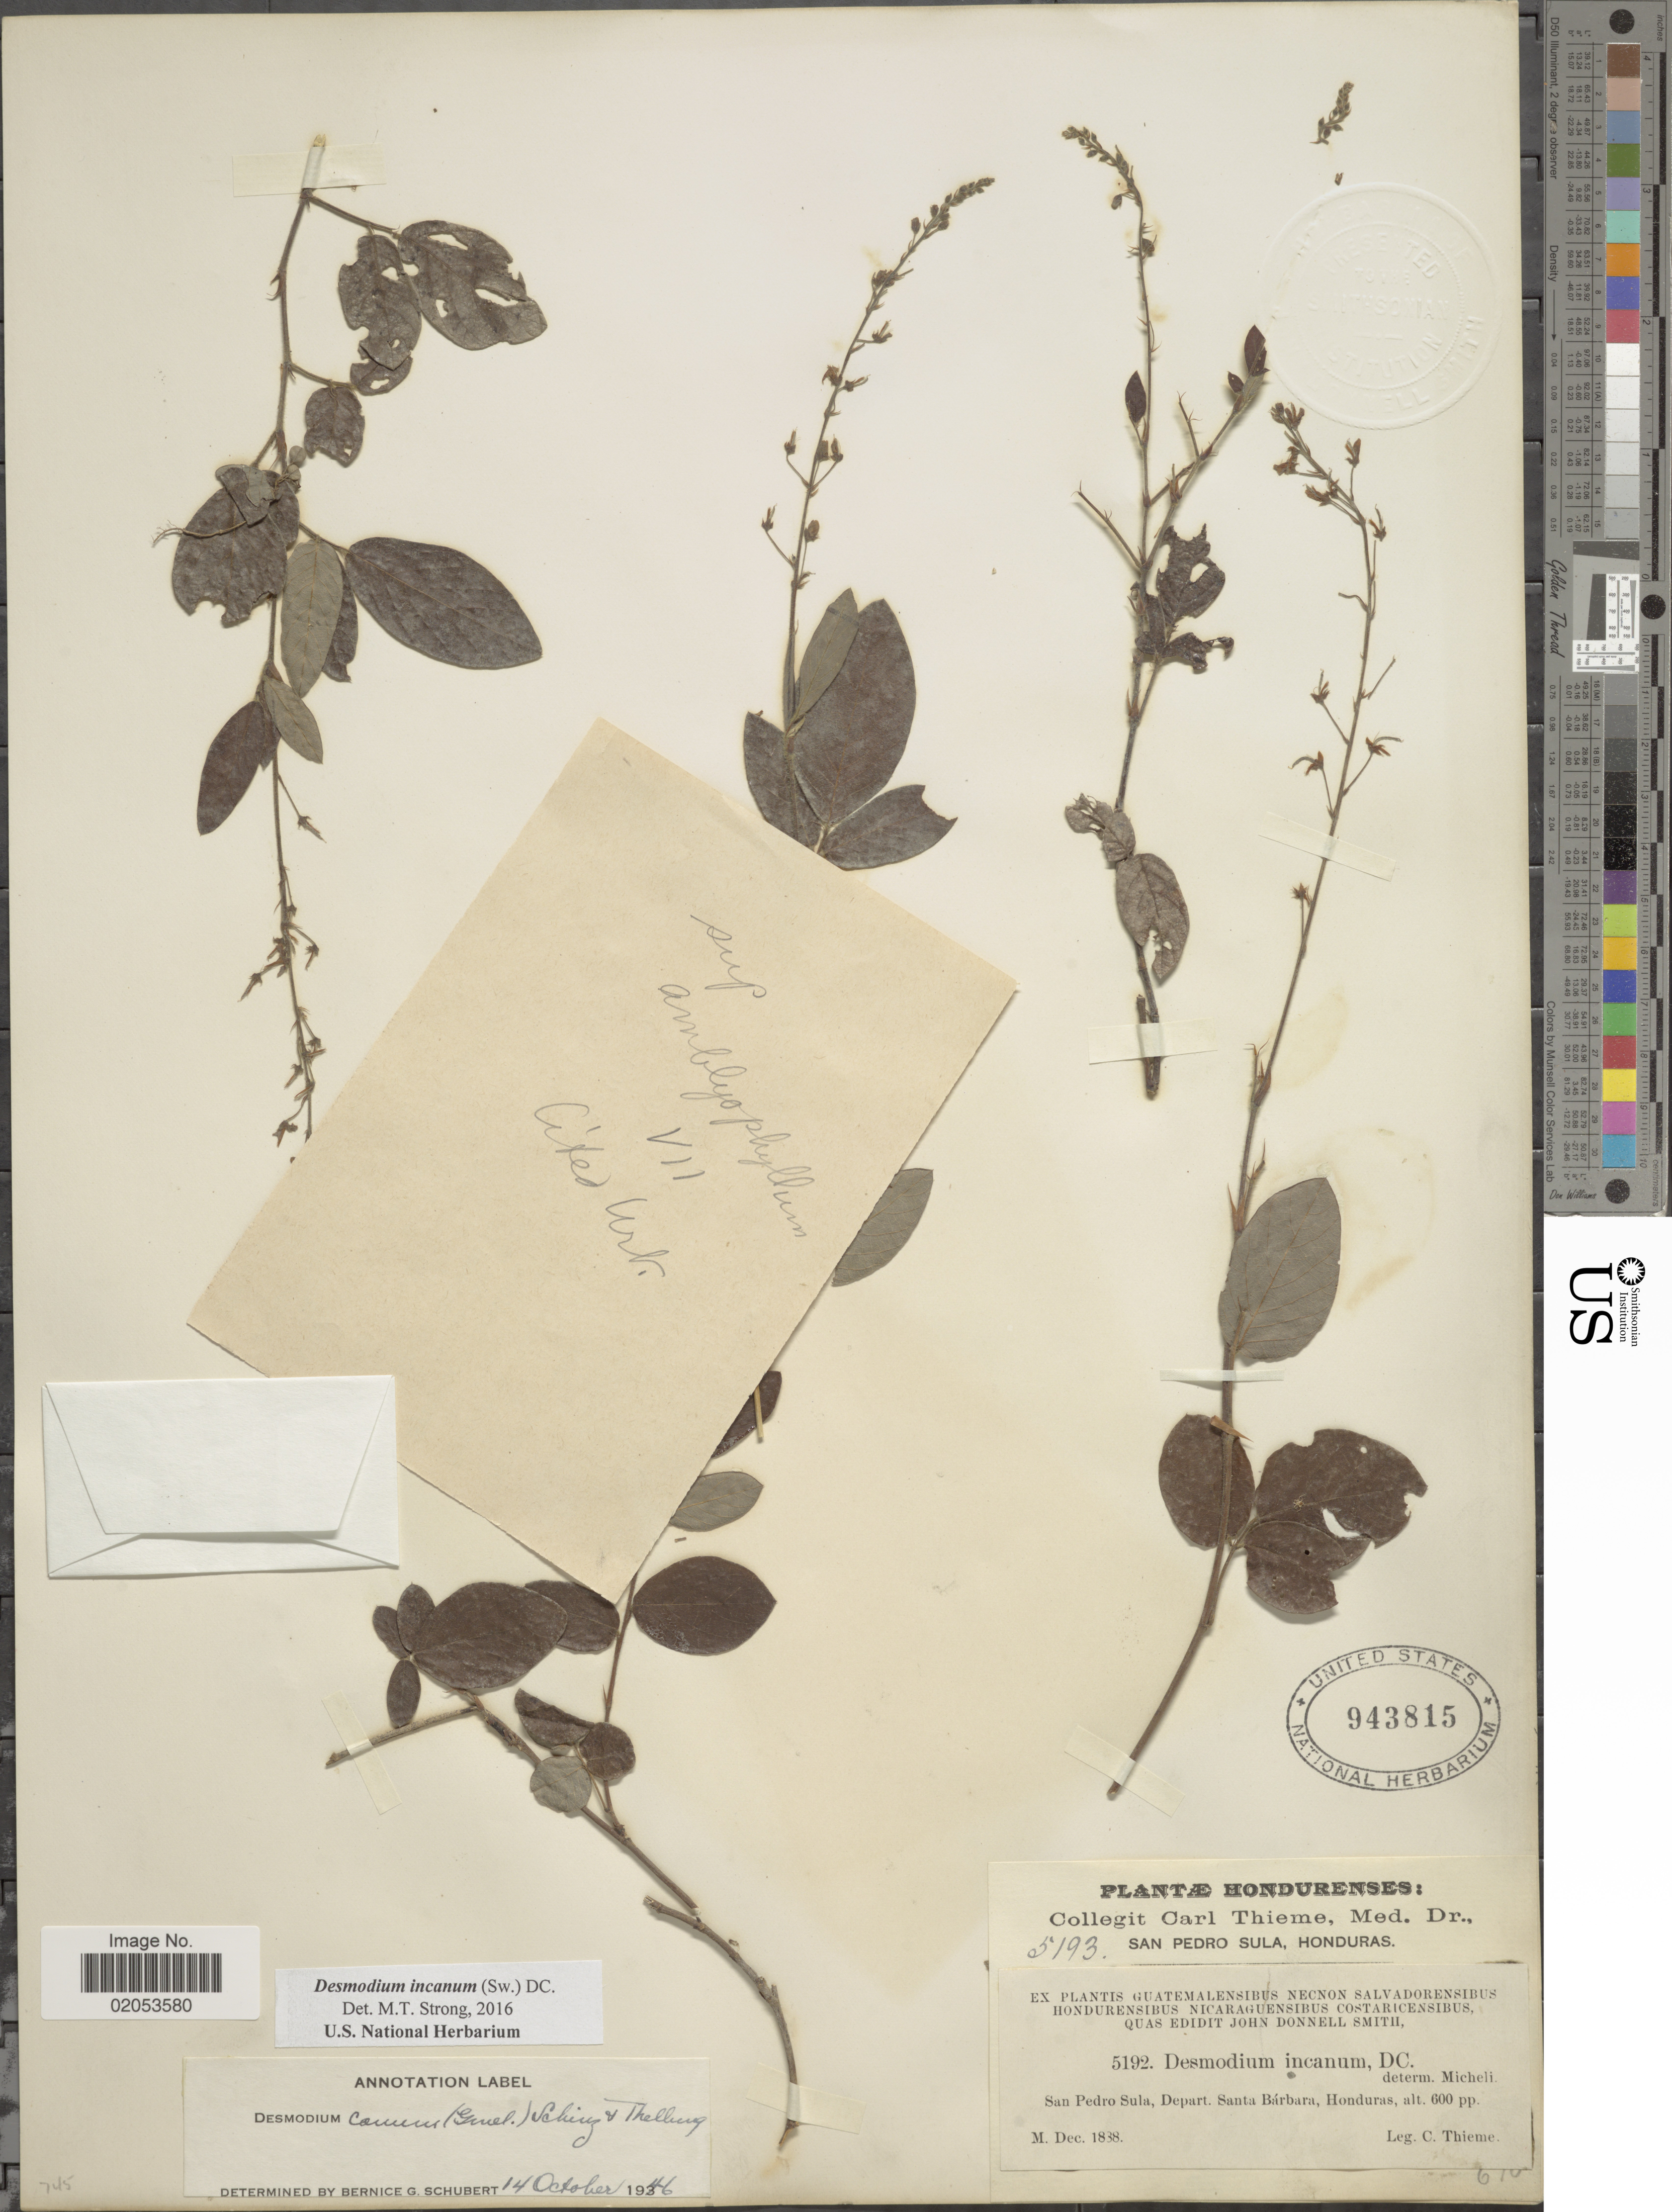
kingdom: Plantae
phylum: Tracheophyta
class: Magnoliopsida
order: Fabales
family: Fabaceae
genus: Desmodium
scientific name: Desmodium incanum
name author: (Sw.) DC.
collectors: C. Thieme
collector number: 5193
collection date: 1838-12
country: Honduras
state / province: Santa Bárbara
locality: San Pedro Sula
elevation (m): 183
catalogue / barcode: US 943815